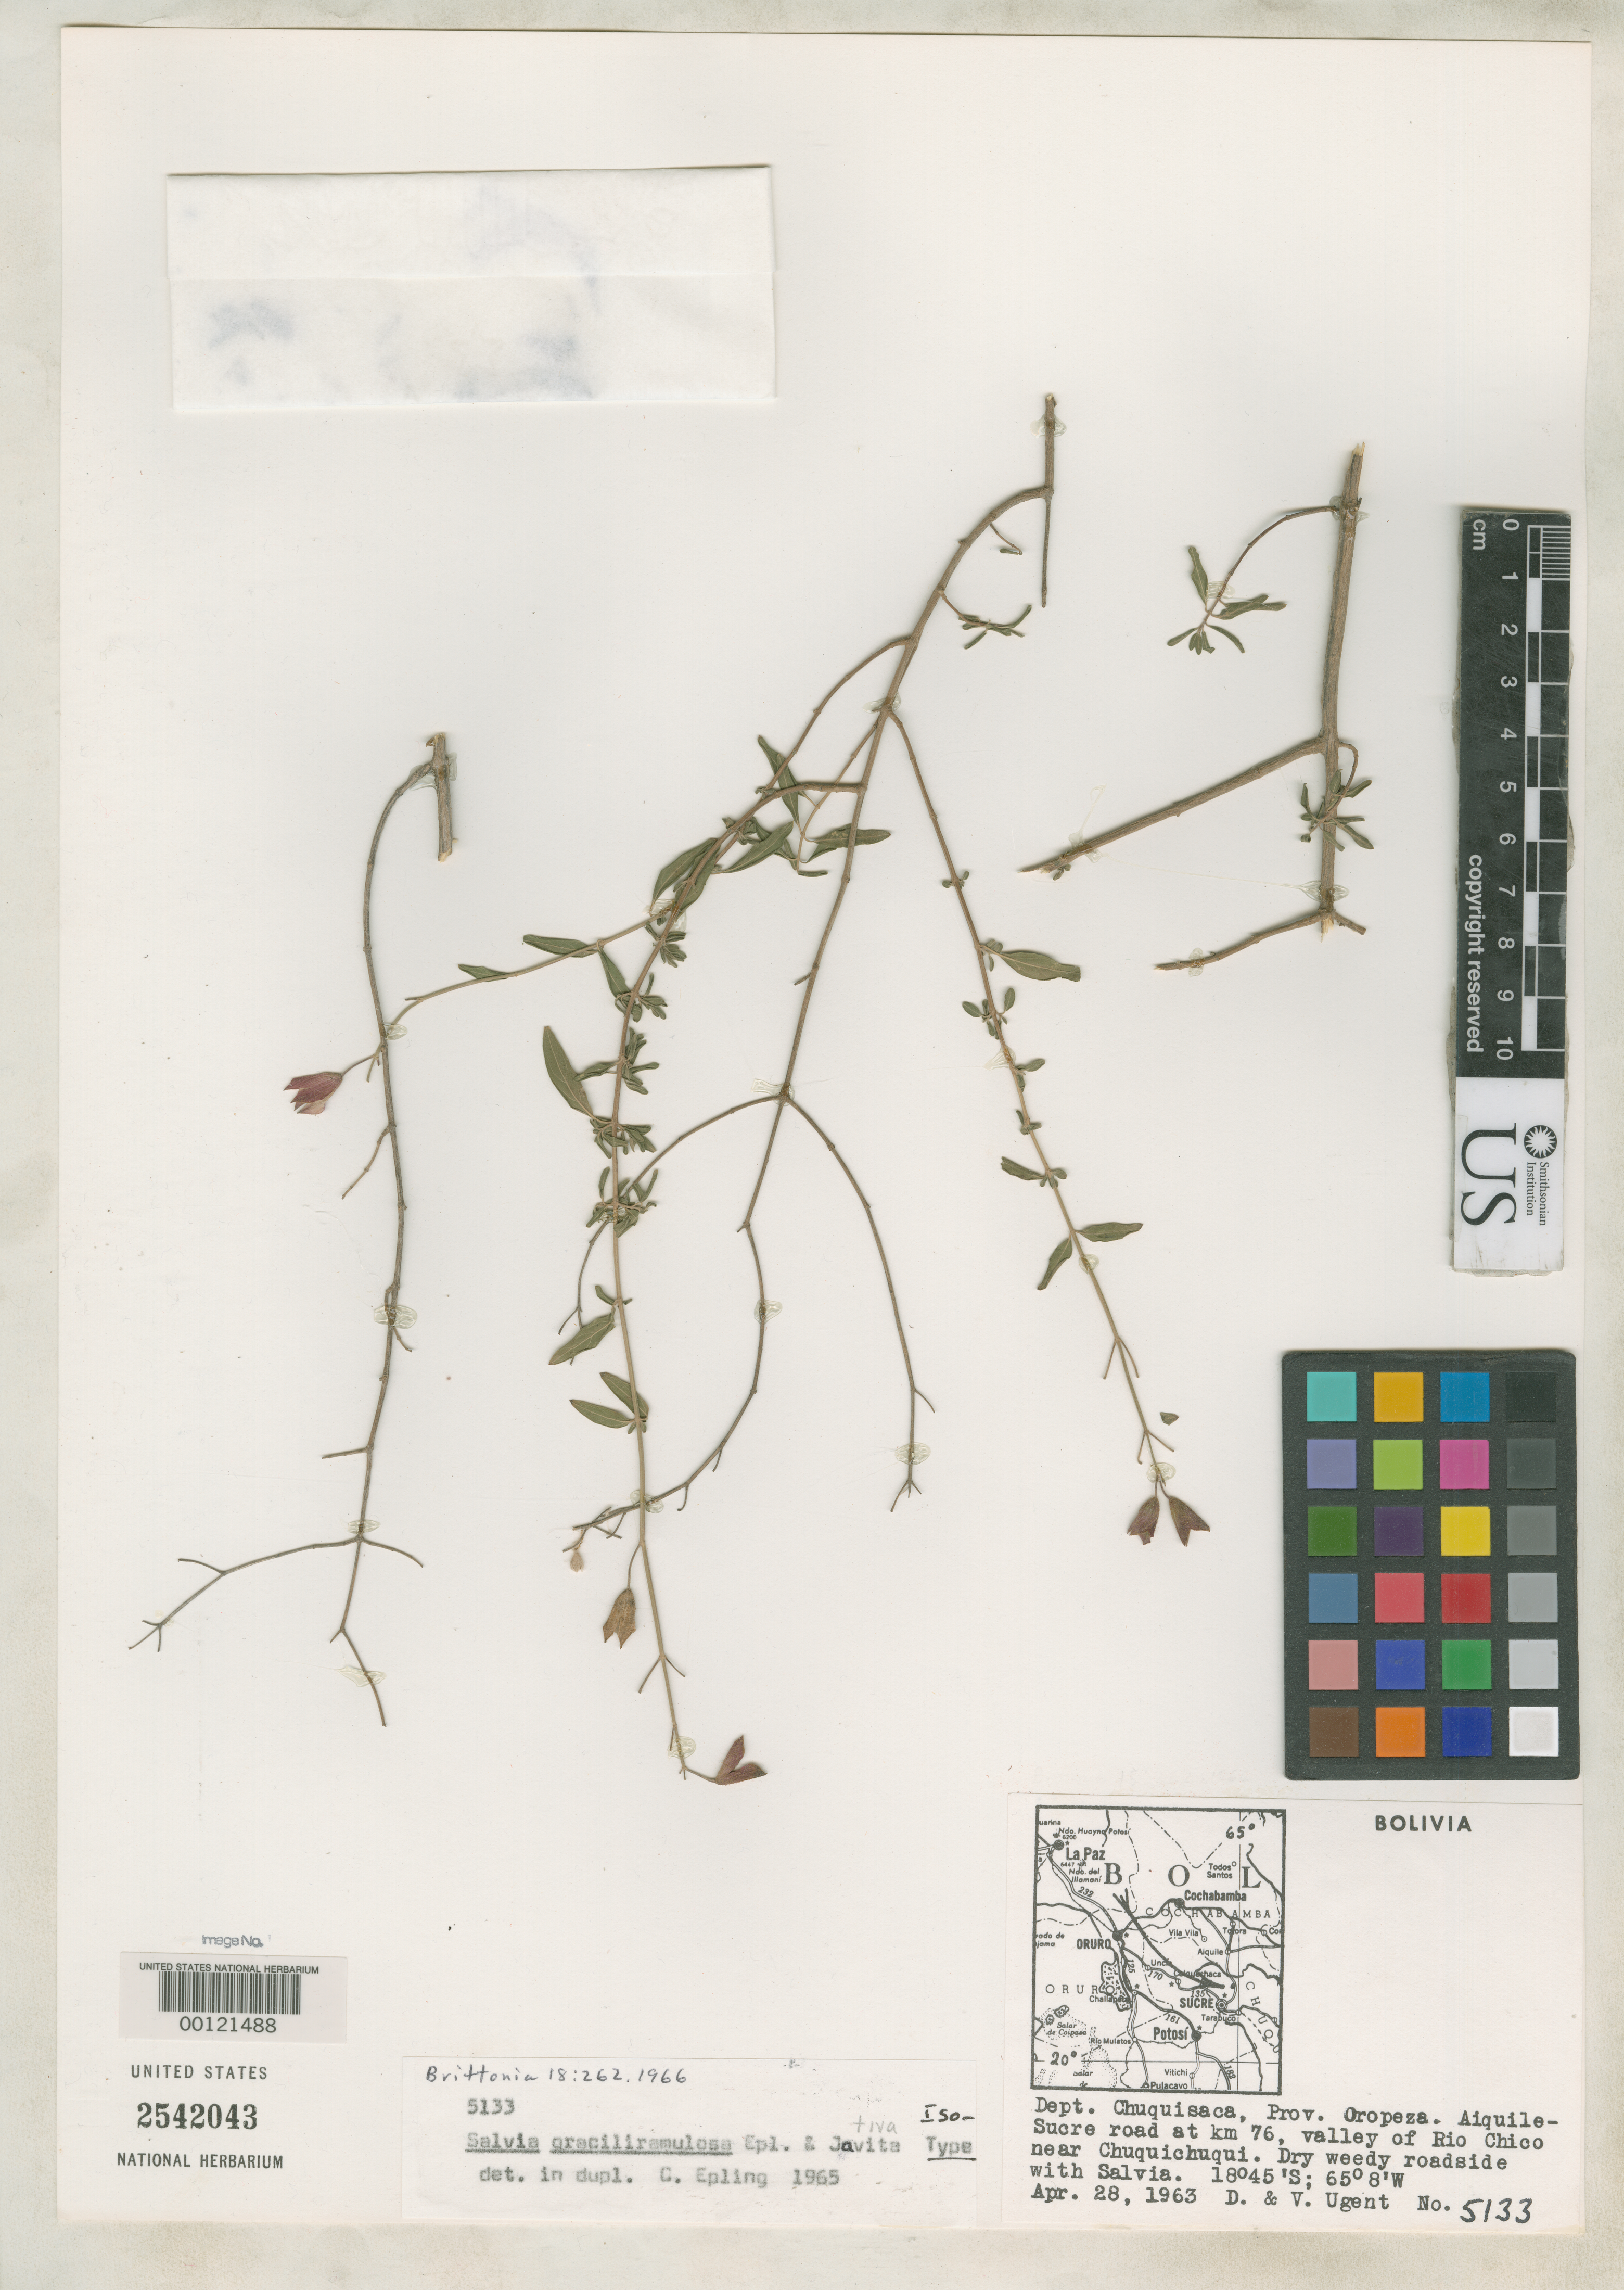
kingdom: Plantae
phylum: Tracheophyta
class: Magnoliopsida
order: Lamiales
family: Lamiaceae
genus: Salvia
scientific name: Salvia graciliramulosa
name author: Epling & Játiva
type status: Isotype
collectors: D. Ugent & V. Ugent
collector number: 5133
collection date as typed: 28 Apr 1963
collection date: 1963-04-28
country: Bolivia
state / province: Sucre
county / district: Oropeza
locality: Valley of Rio Chico, near Chuquichuqui.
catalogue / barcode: US 2542043